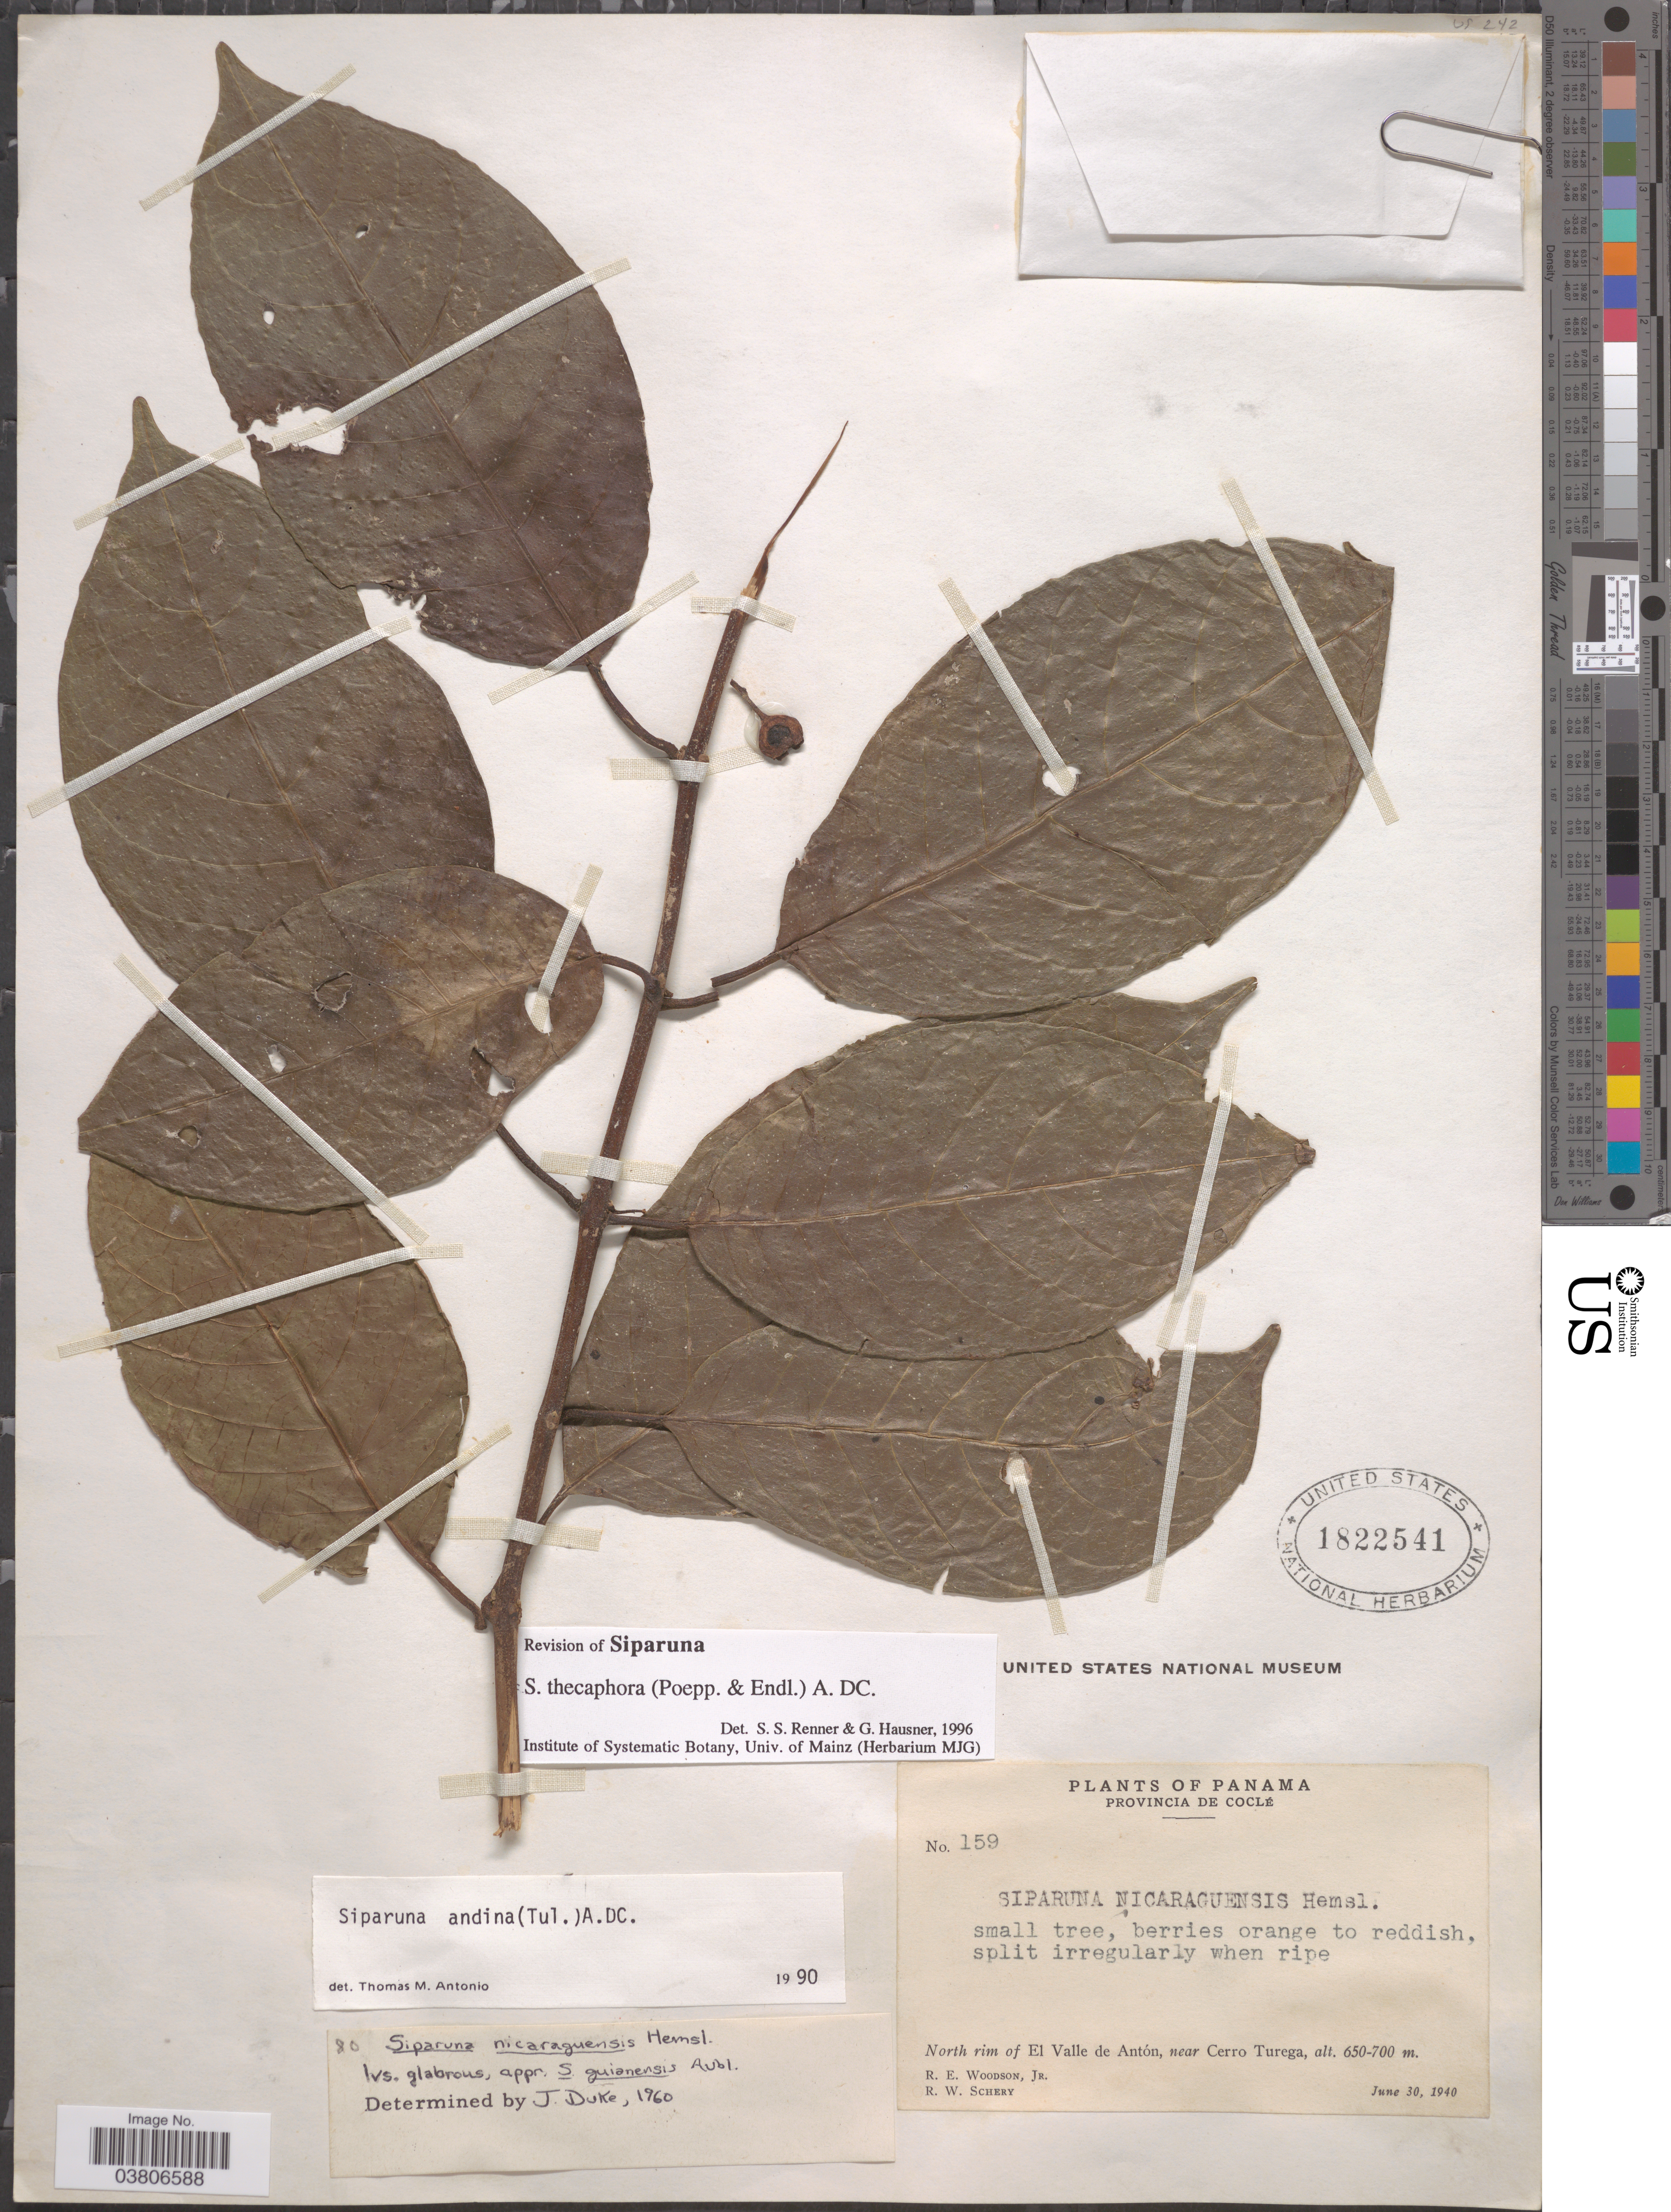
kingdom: Plantae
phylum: Tracheophyta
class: Magnoliopsida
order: Laurales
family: Siparunaceae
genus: Siparuna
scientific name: Siparuna thecaphora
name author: (Poepp. & Endl.) A. DC.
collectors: R. E. Woodson & R. W. Schery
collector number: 159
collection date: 1940-06-30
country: Panama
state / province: Cocle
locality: North rim of El Valle de Antón, near Cerro Turega.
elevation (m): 650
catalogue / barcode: US 1822541